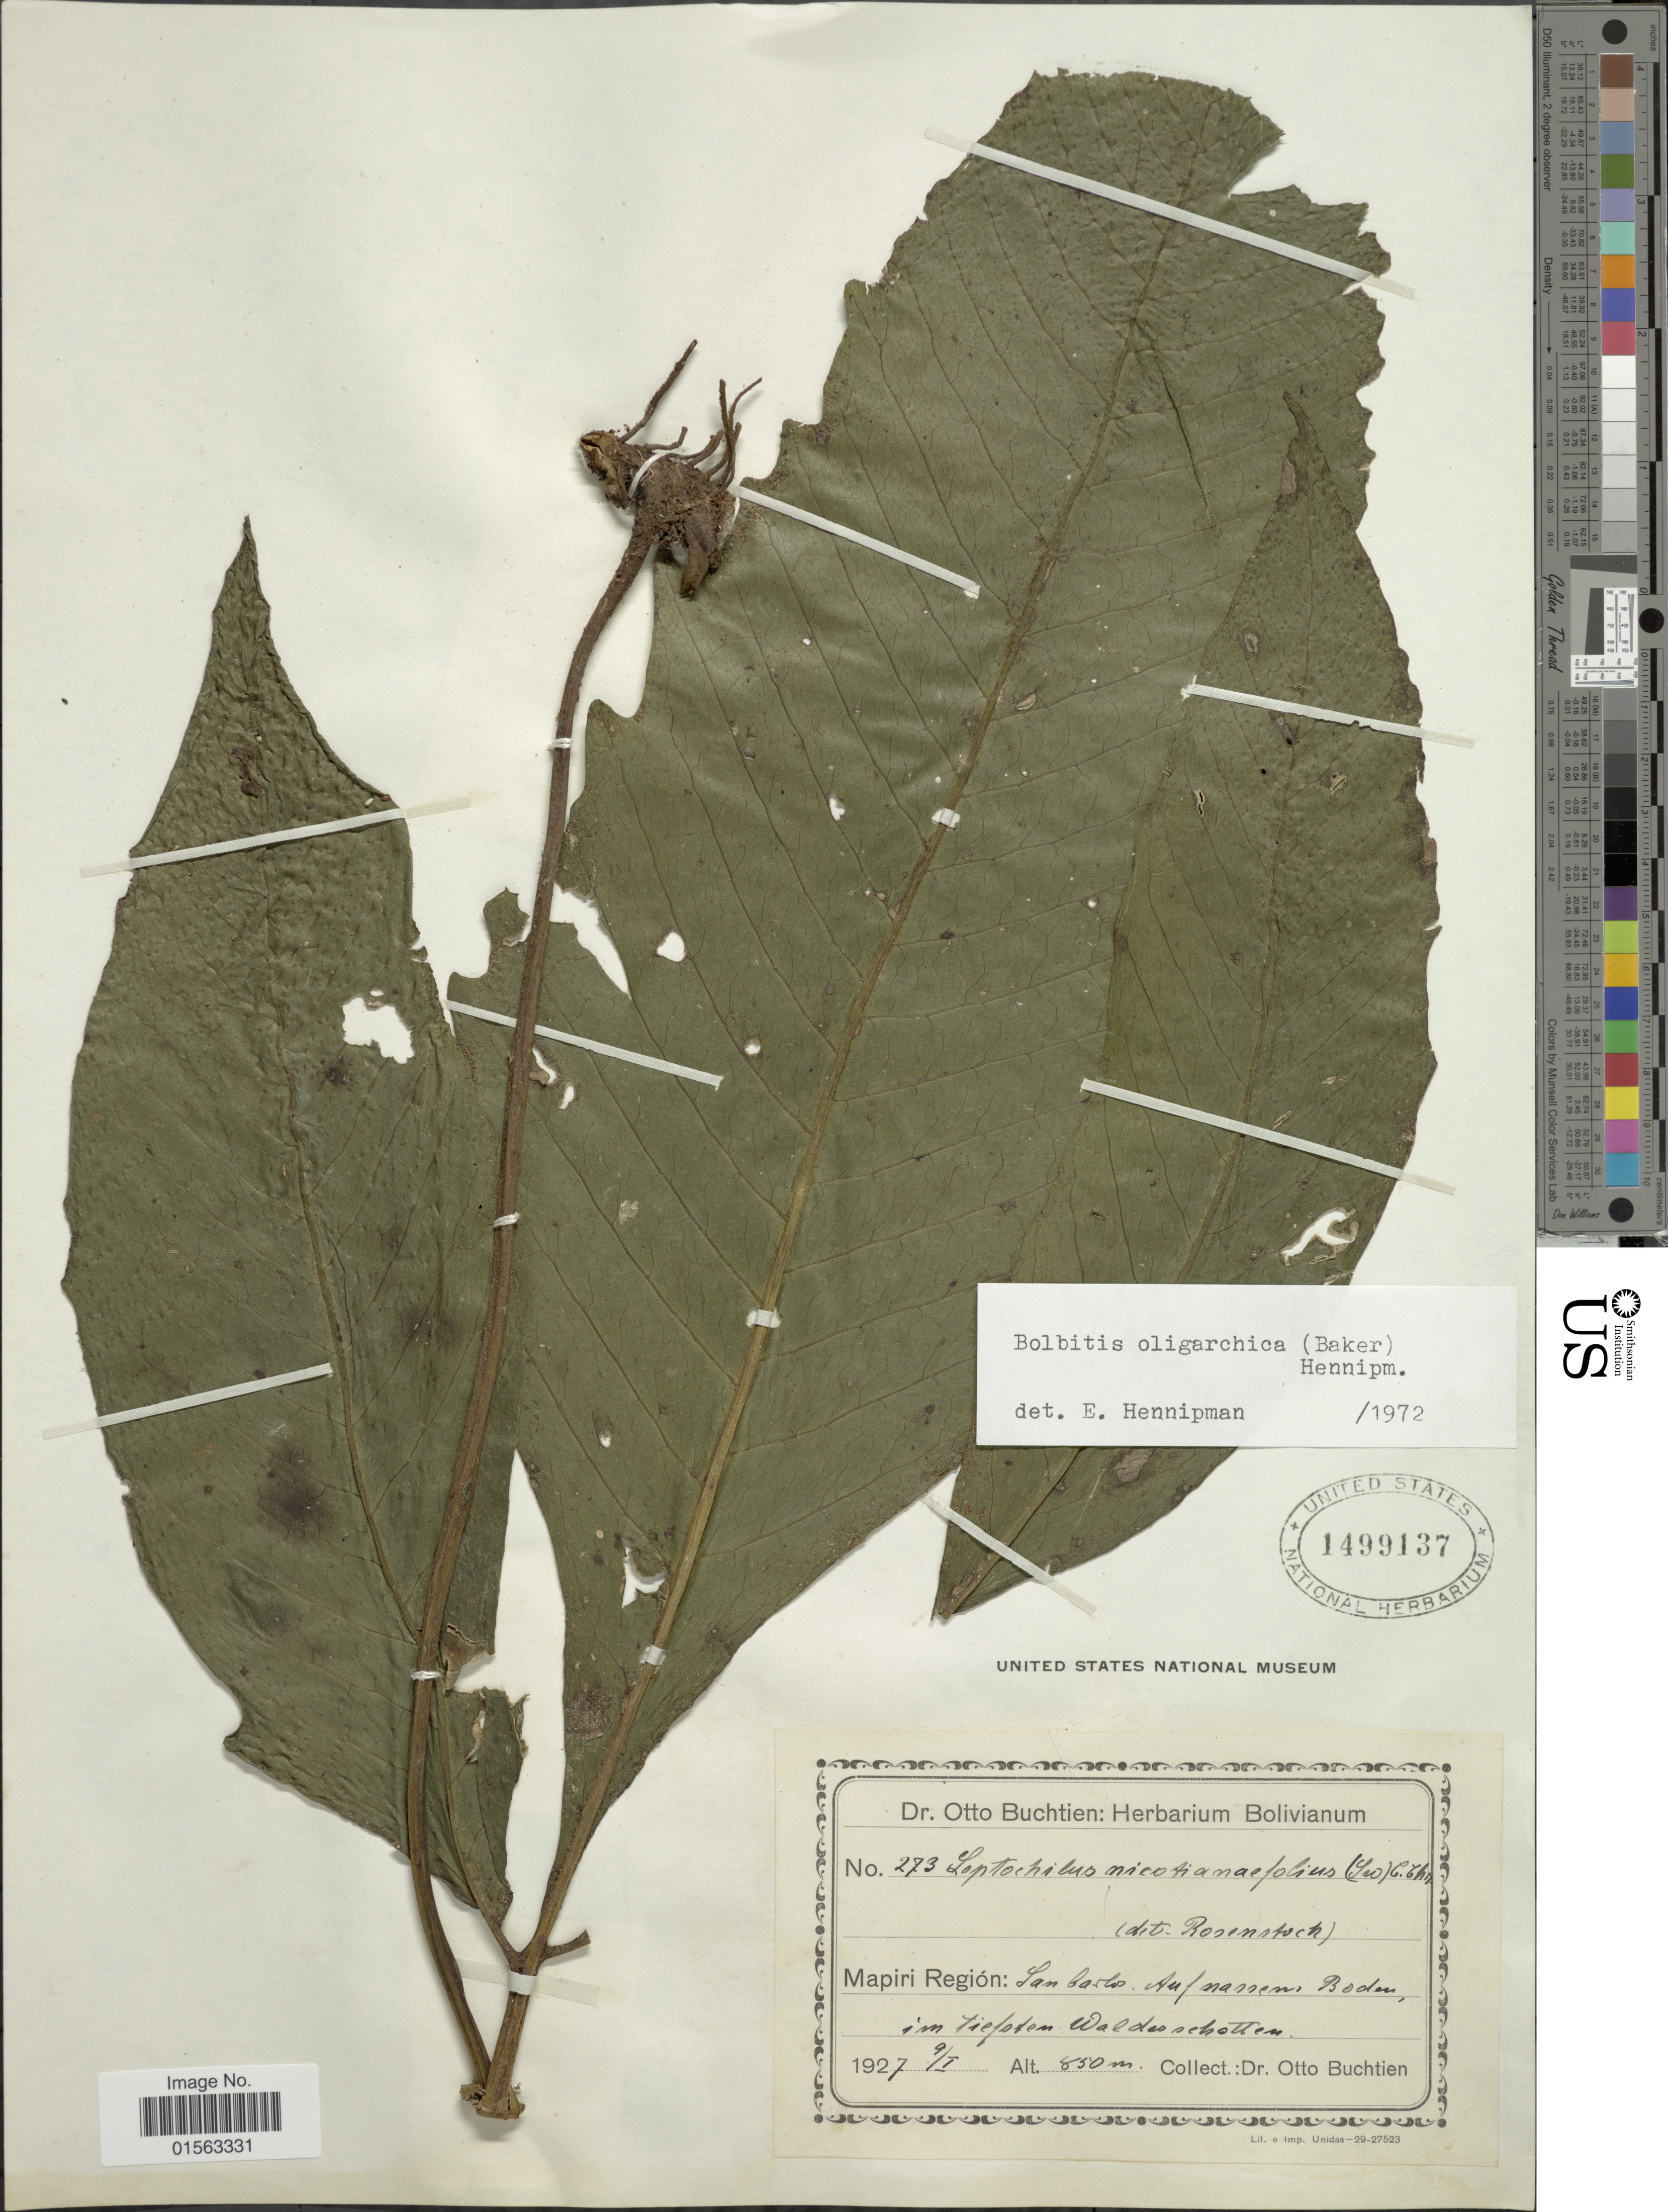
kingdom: Plantae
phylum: Tracheophyta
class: Polypodiopsida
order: Polypodiales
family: Dryopteridaceae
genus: Mickelia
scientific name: Mickelia oligarchica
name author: (Baker) R.C. Moran et al.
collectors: O. Buchtien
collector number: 273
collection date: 1927-01-09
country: Bolivia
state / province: La Paz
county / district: Mapiri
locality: Mapiri Region: San Carlos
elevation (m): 850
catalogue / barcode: US 1499137